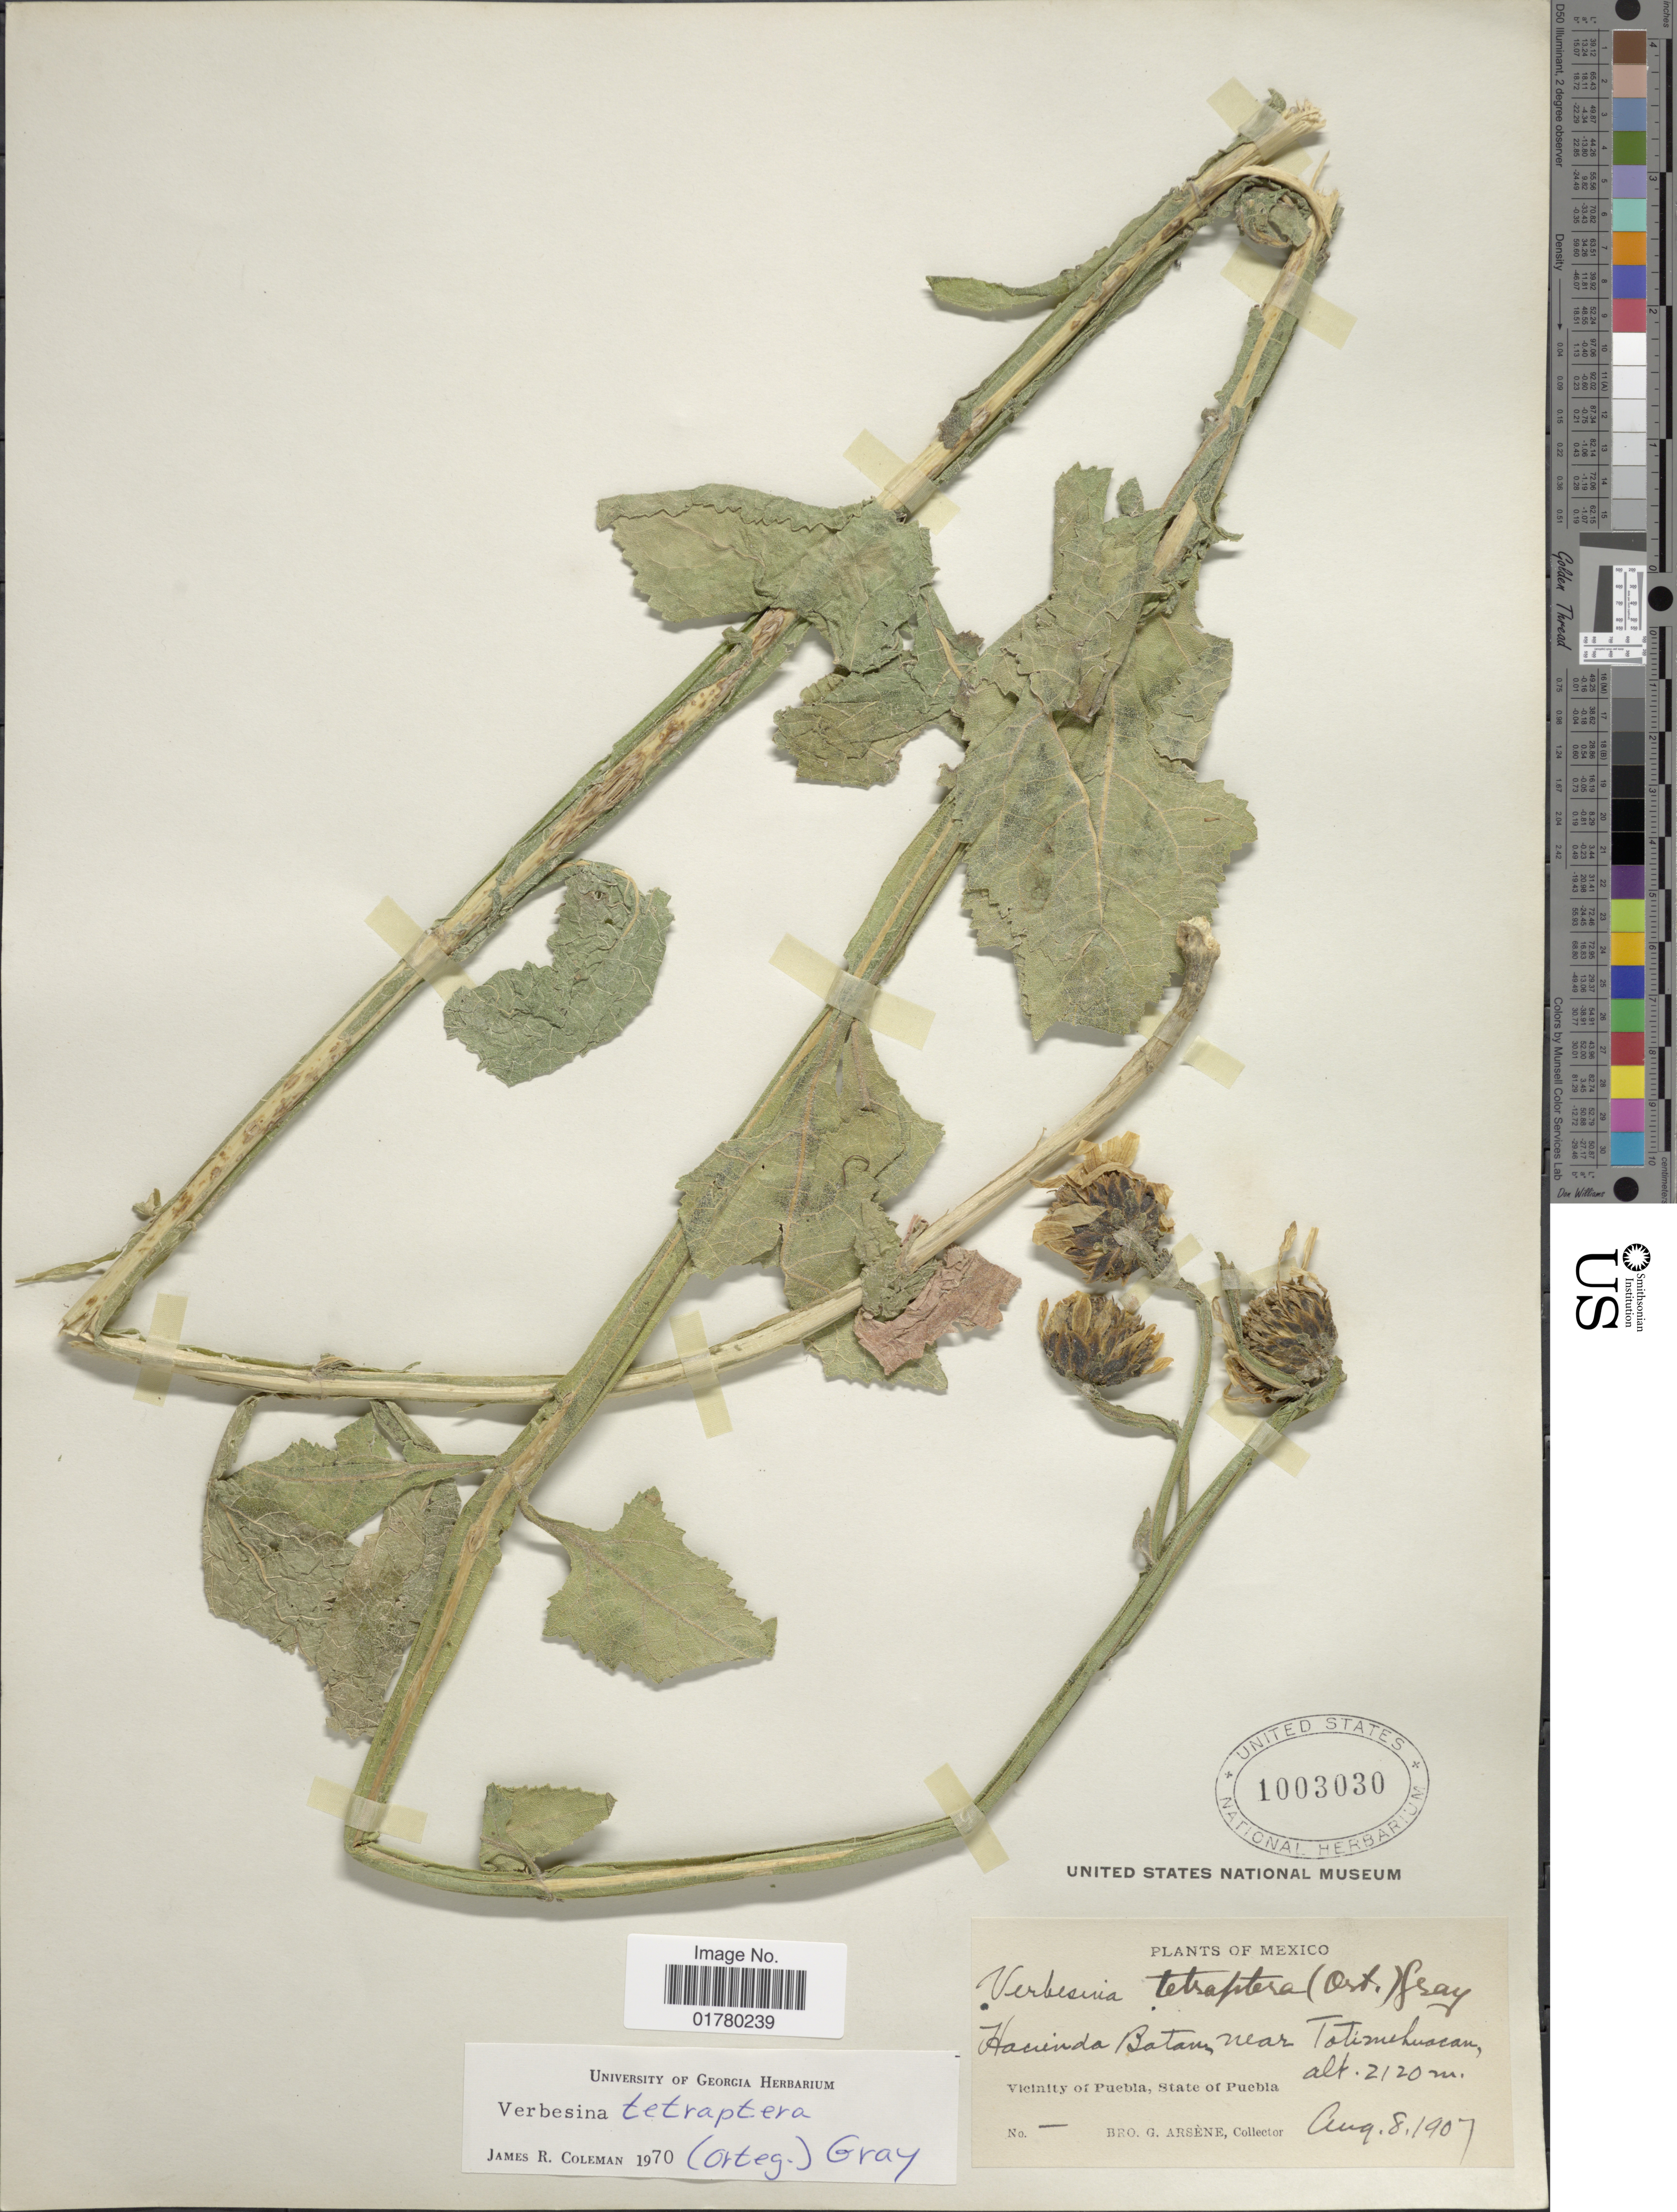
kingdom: Plantae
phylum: Tracheophyta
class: Magnoliopsida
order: Asterales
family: Asteraceae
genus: Verbesina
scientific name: Verbesina tetraptera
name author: (Ortega) A. Gray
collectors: Bro. G. Arsène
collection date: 1907-08-08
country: Mexico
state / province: Puebla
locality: Hacienda Batan near Totimehuacan, Vicinity of Puebla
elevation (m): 2120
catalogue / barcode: US 1003030